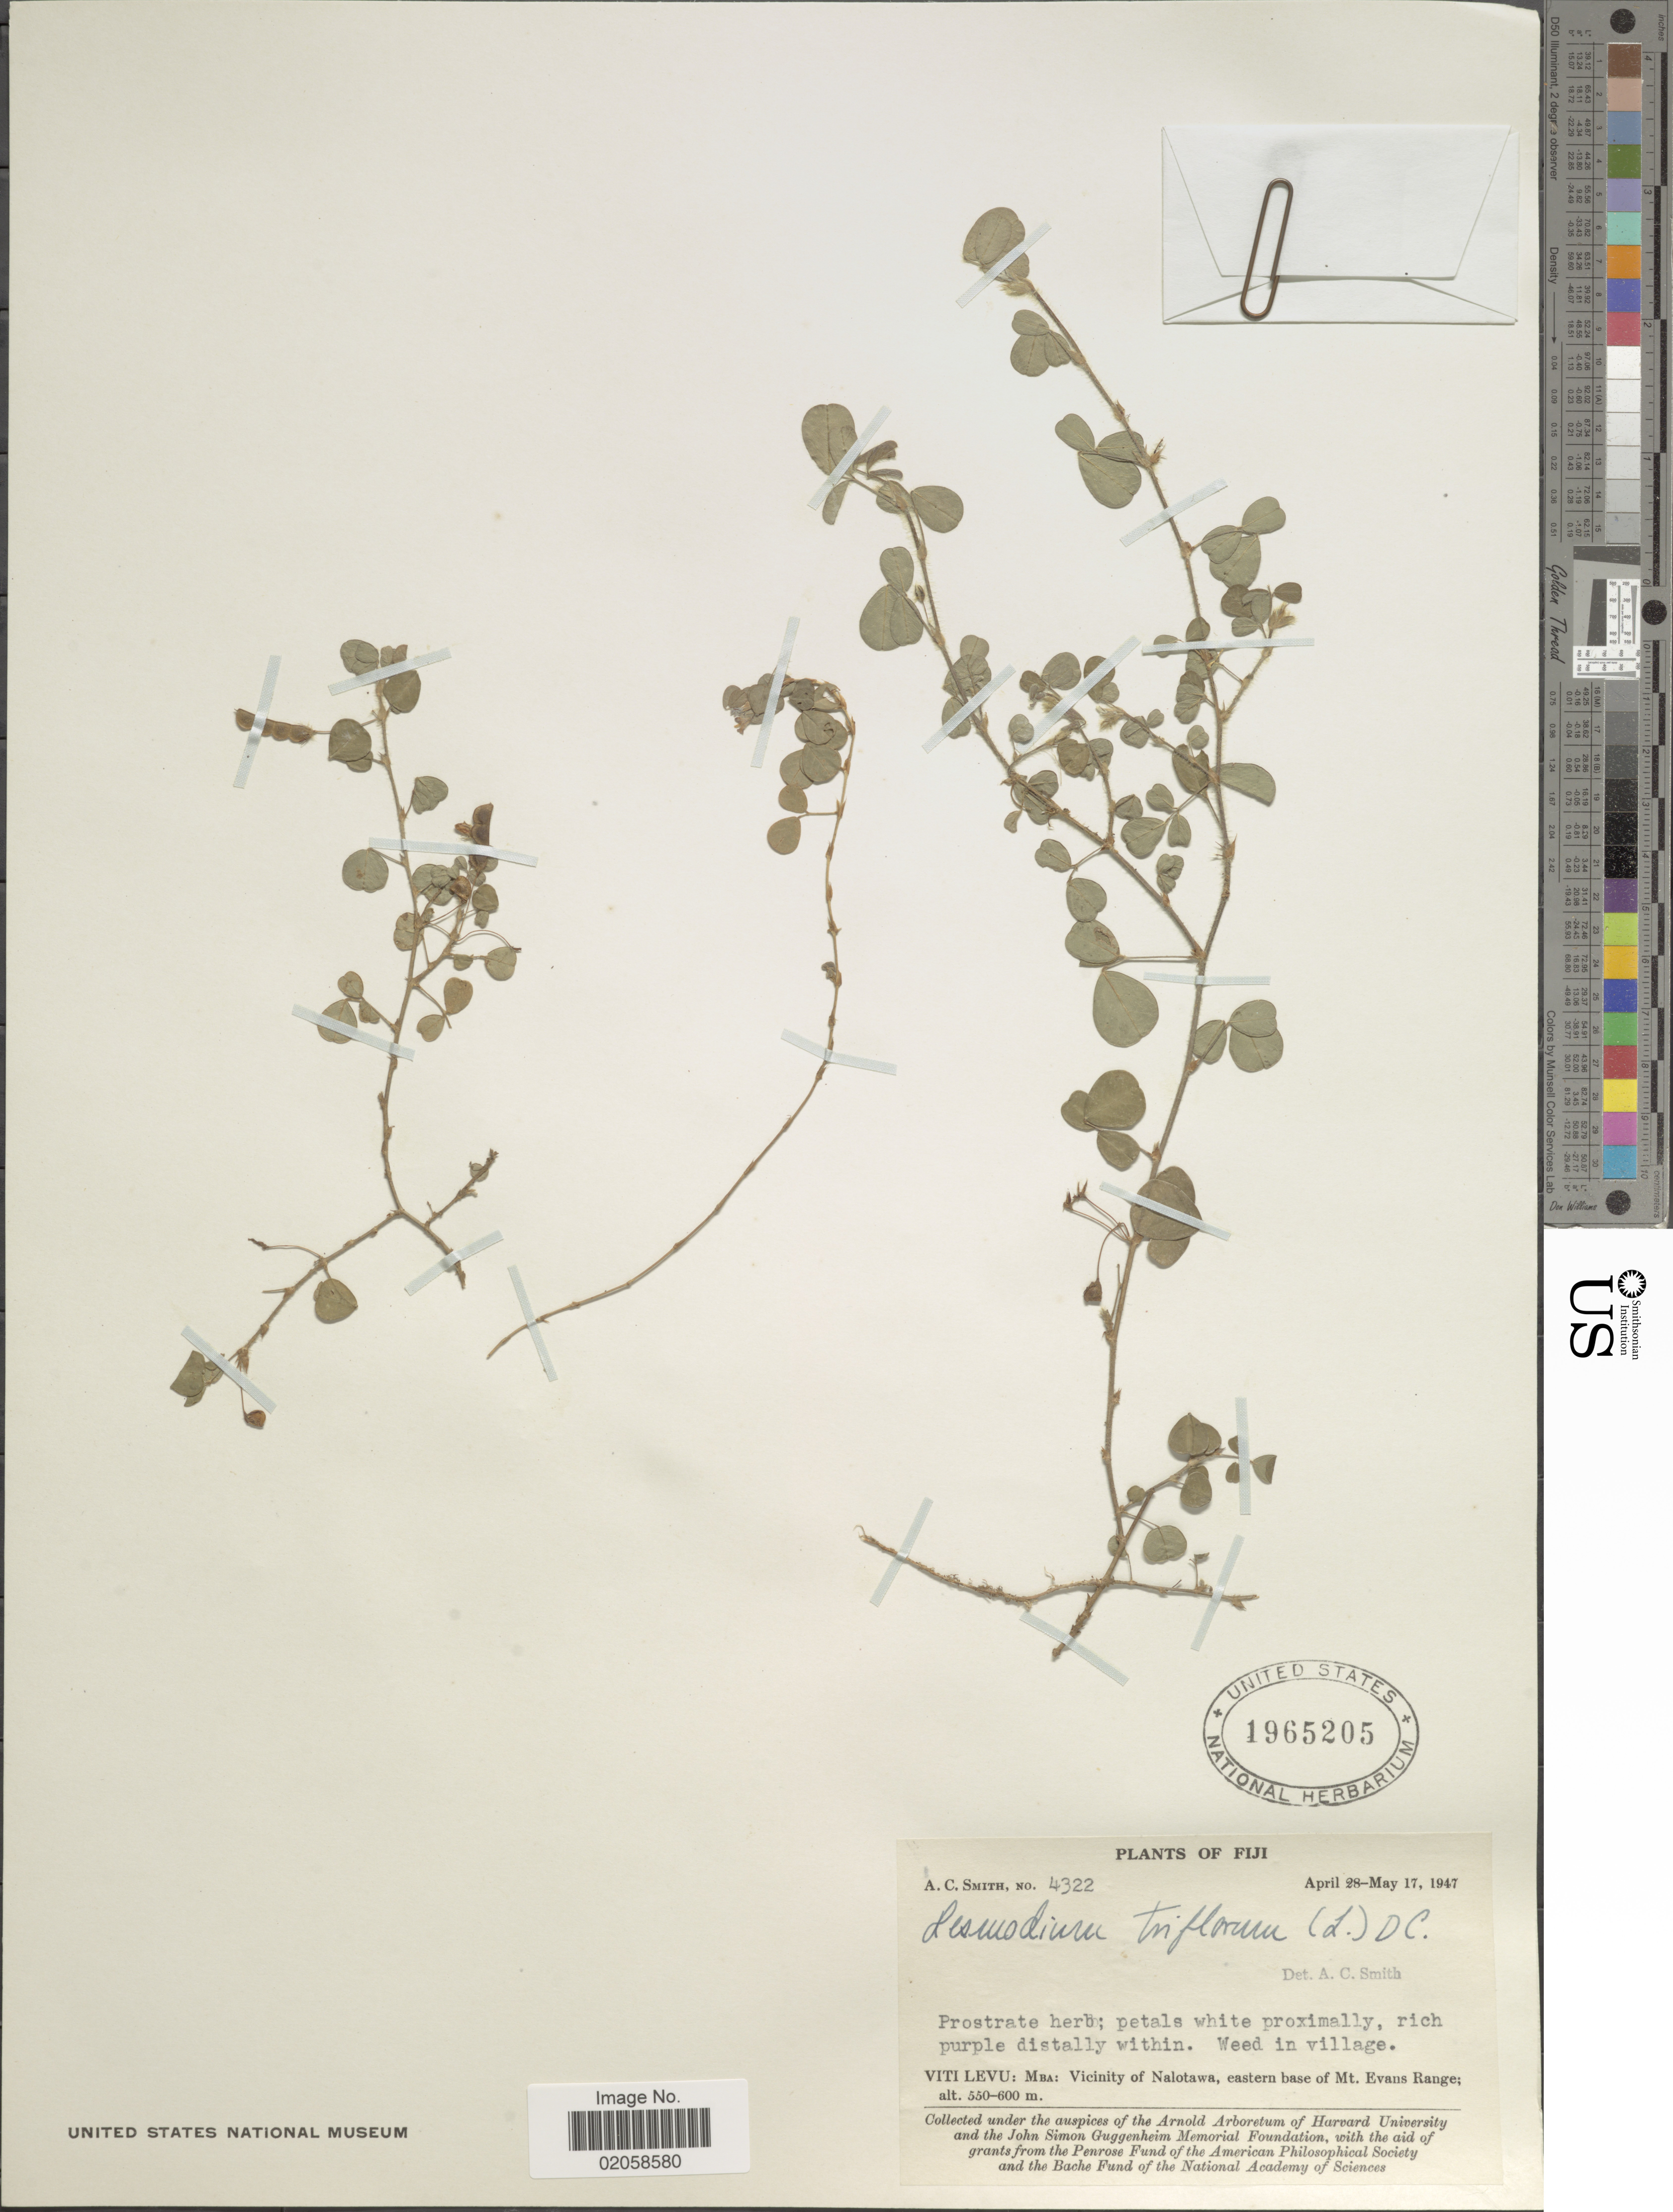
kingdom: Plantae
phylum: Tracheophyta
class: Magnoliopsida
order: Fabales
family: Fabaceae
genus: Grona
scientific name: Grona heterophylla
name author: (Willd.) H. Ohashi & K. Ohashi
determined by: Strong, Mark T., (BOT), Smithsonian Institution - National Museum of Natural History (UNITED STATES)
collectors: A. C. Smith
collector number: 4322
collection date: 1947-04-28/1947-05-17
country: Fiji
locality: Viti Levu: Mba: Vicinity of Nalotawa, eastern base of Mt. Evans Range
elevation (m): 550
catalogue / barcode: US 1965205